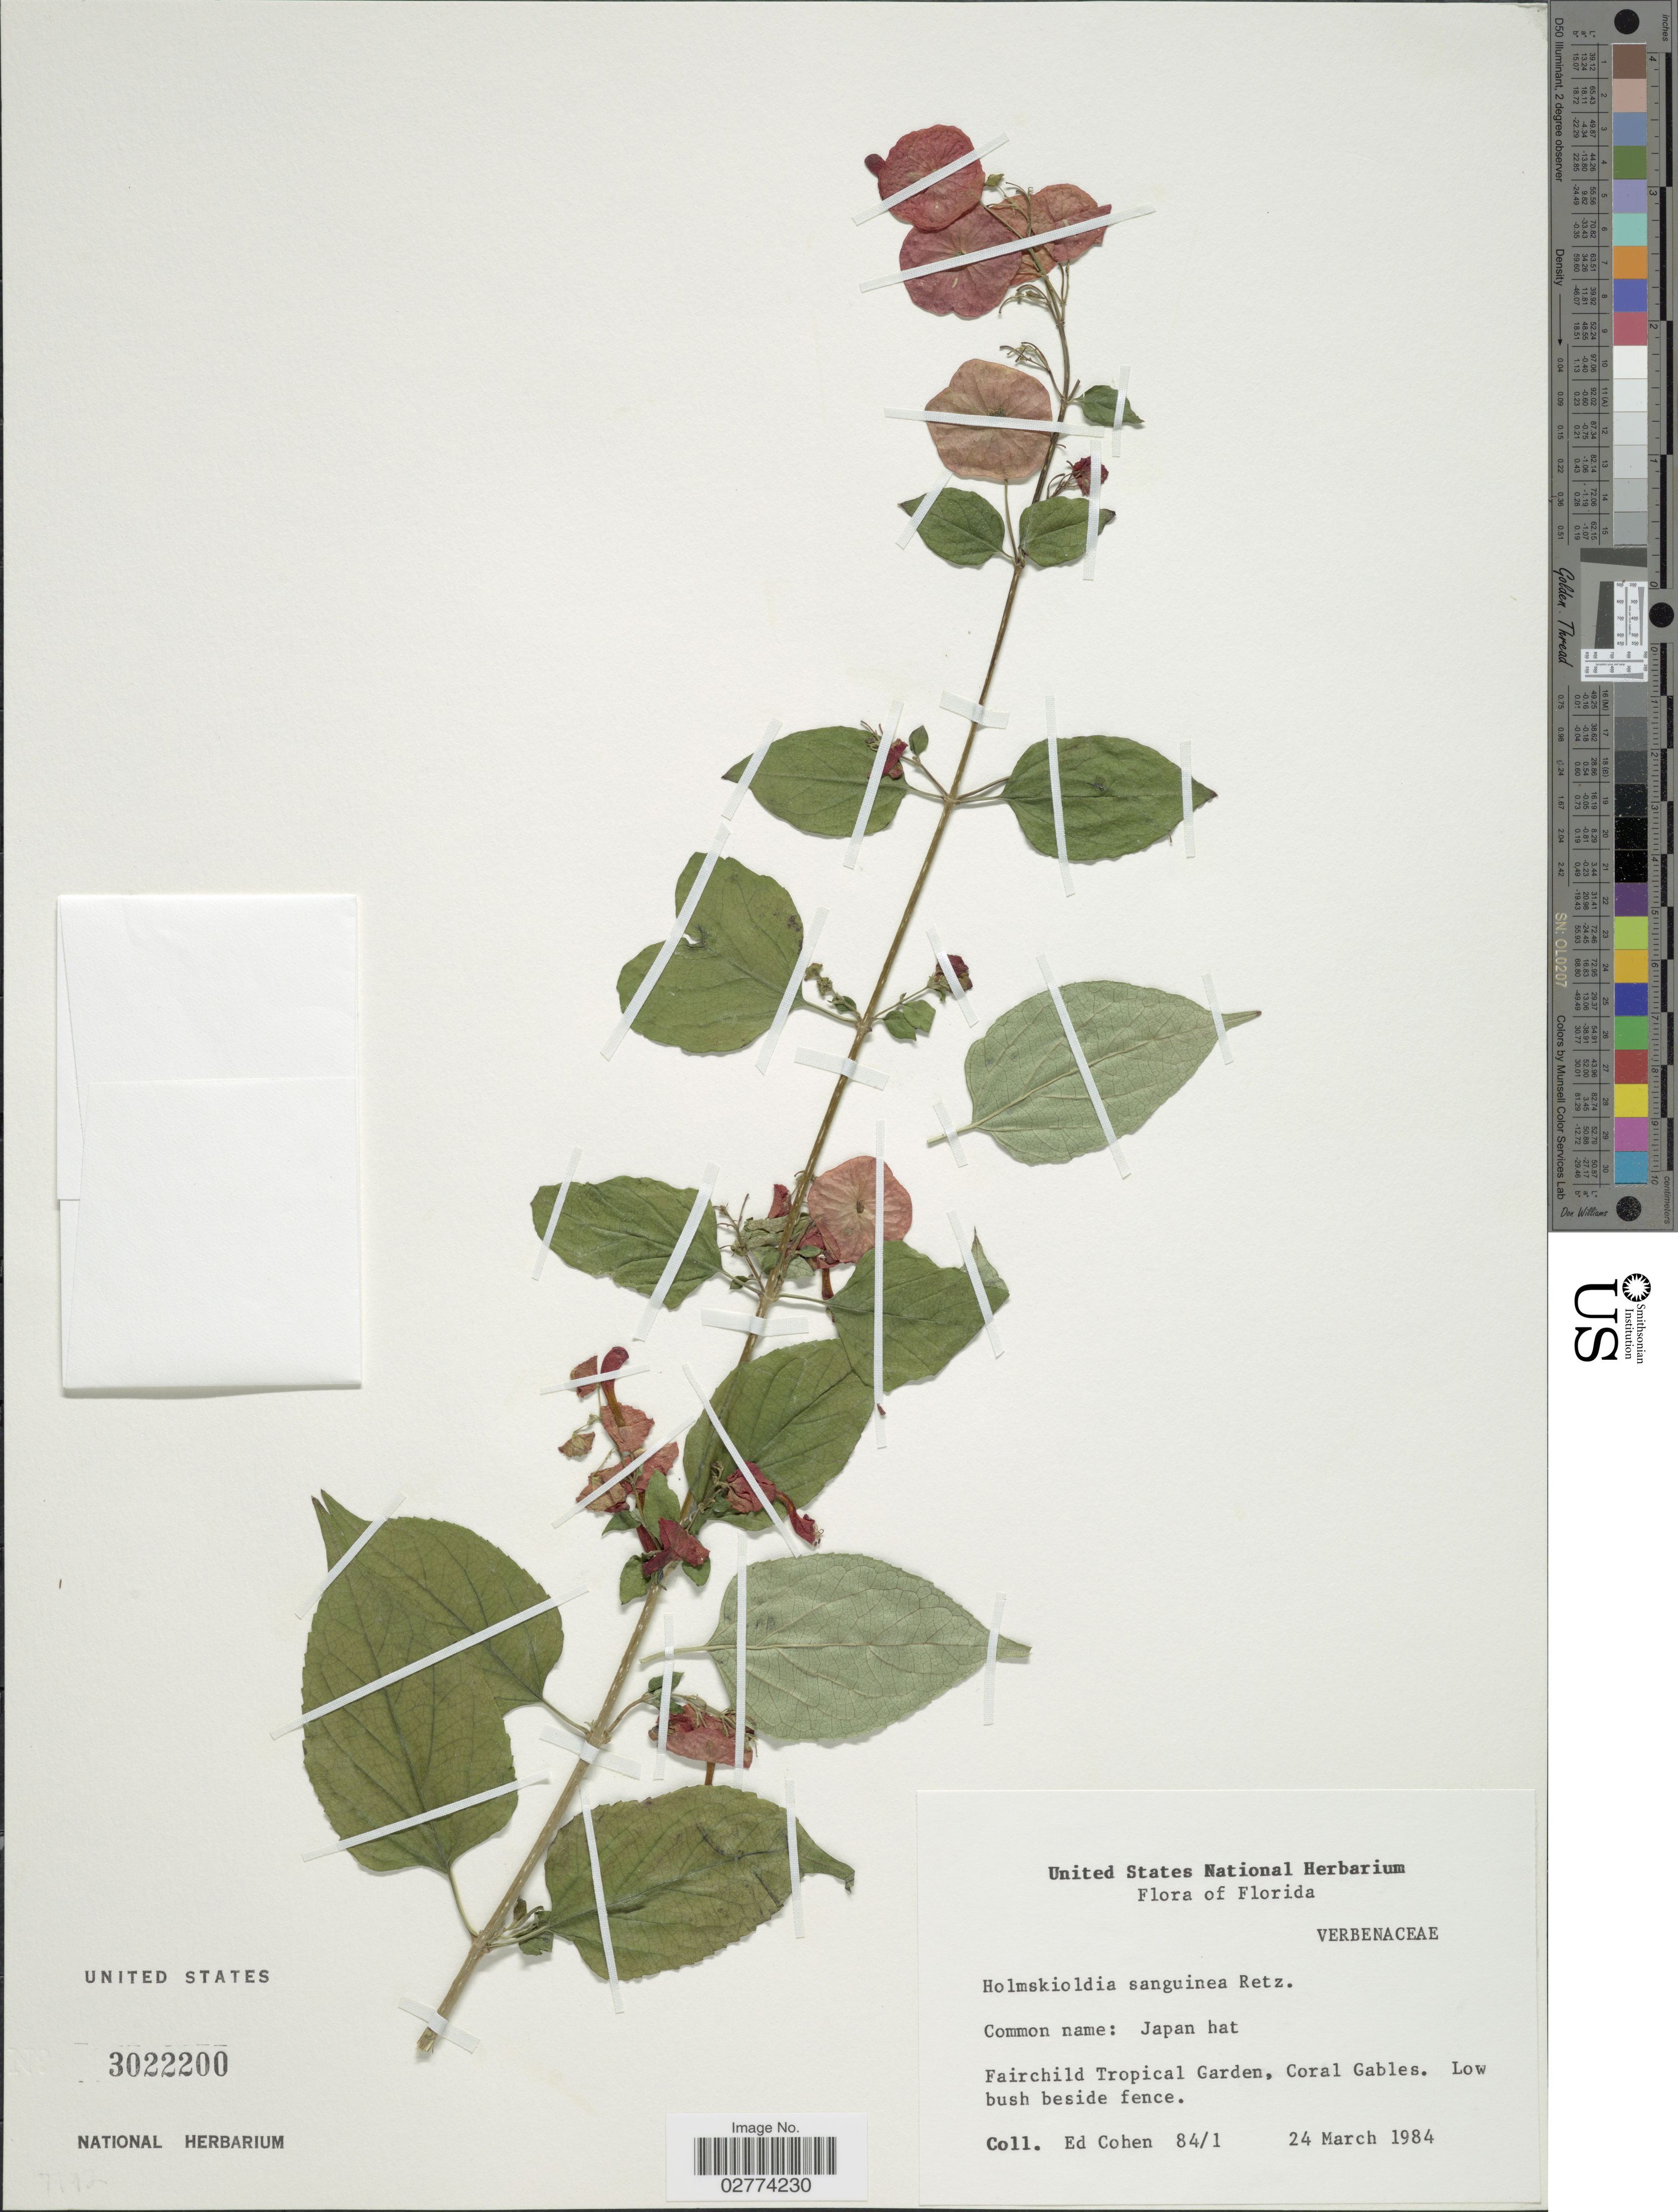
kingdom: Plantae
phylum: Tracheophyta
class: Magnoliopsida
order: Lamiales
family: Lamiaceae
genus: Holmskioldia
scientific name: Holmskioldia sanguinea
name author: Retz.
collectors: E. Cohen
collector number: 84/1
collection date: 1984-03-24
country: United States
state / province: Florida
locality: Fairchild Tropical Garden, Coral Gables.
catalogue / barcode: US 3022200